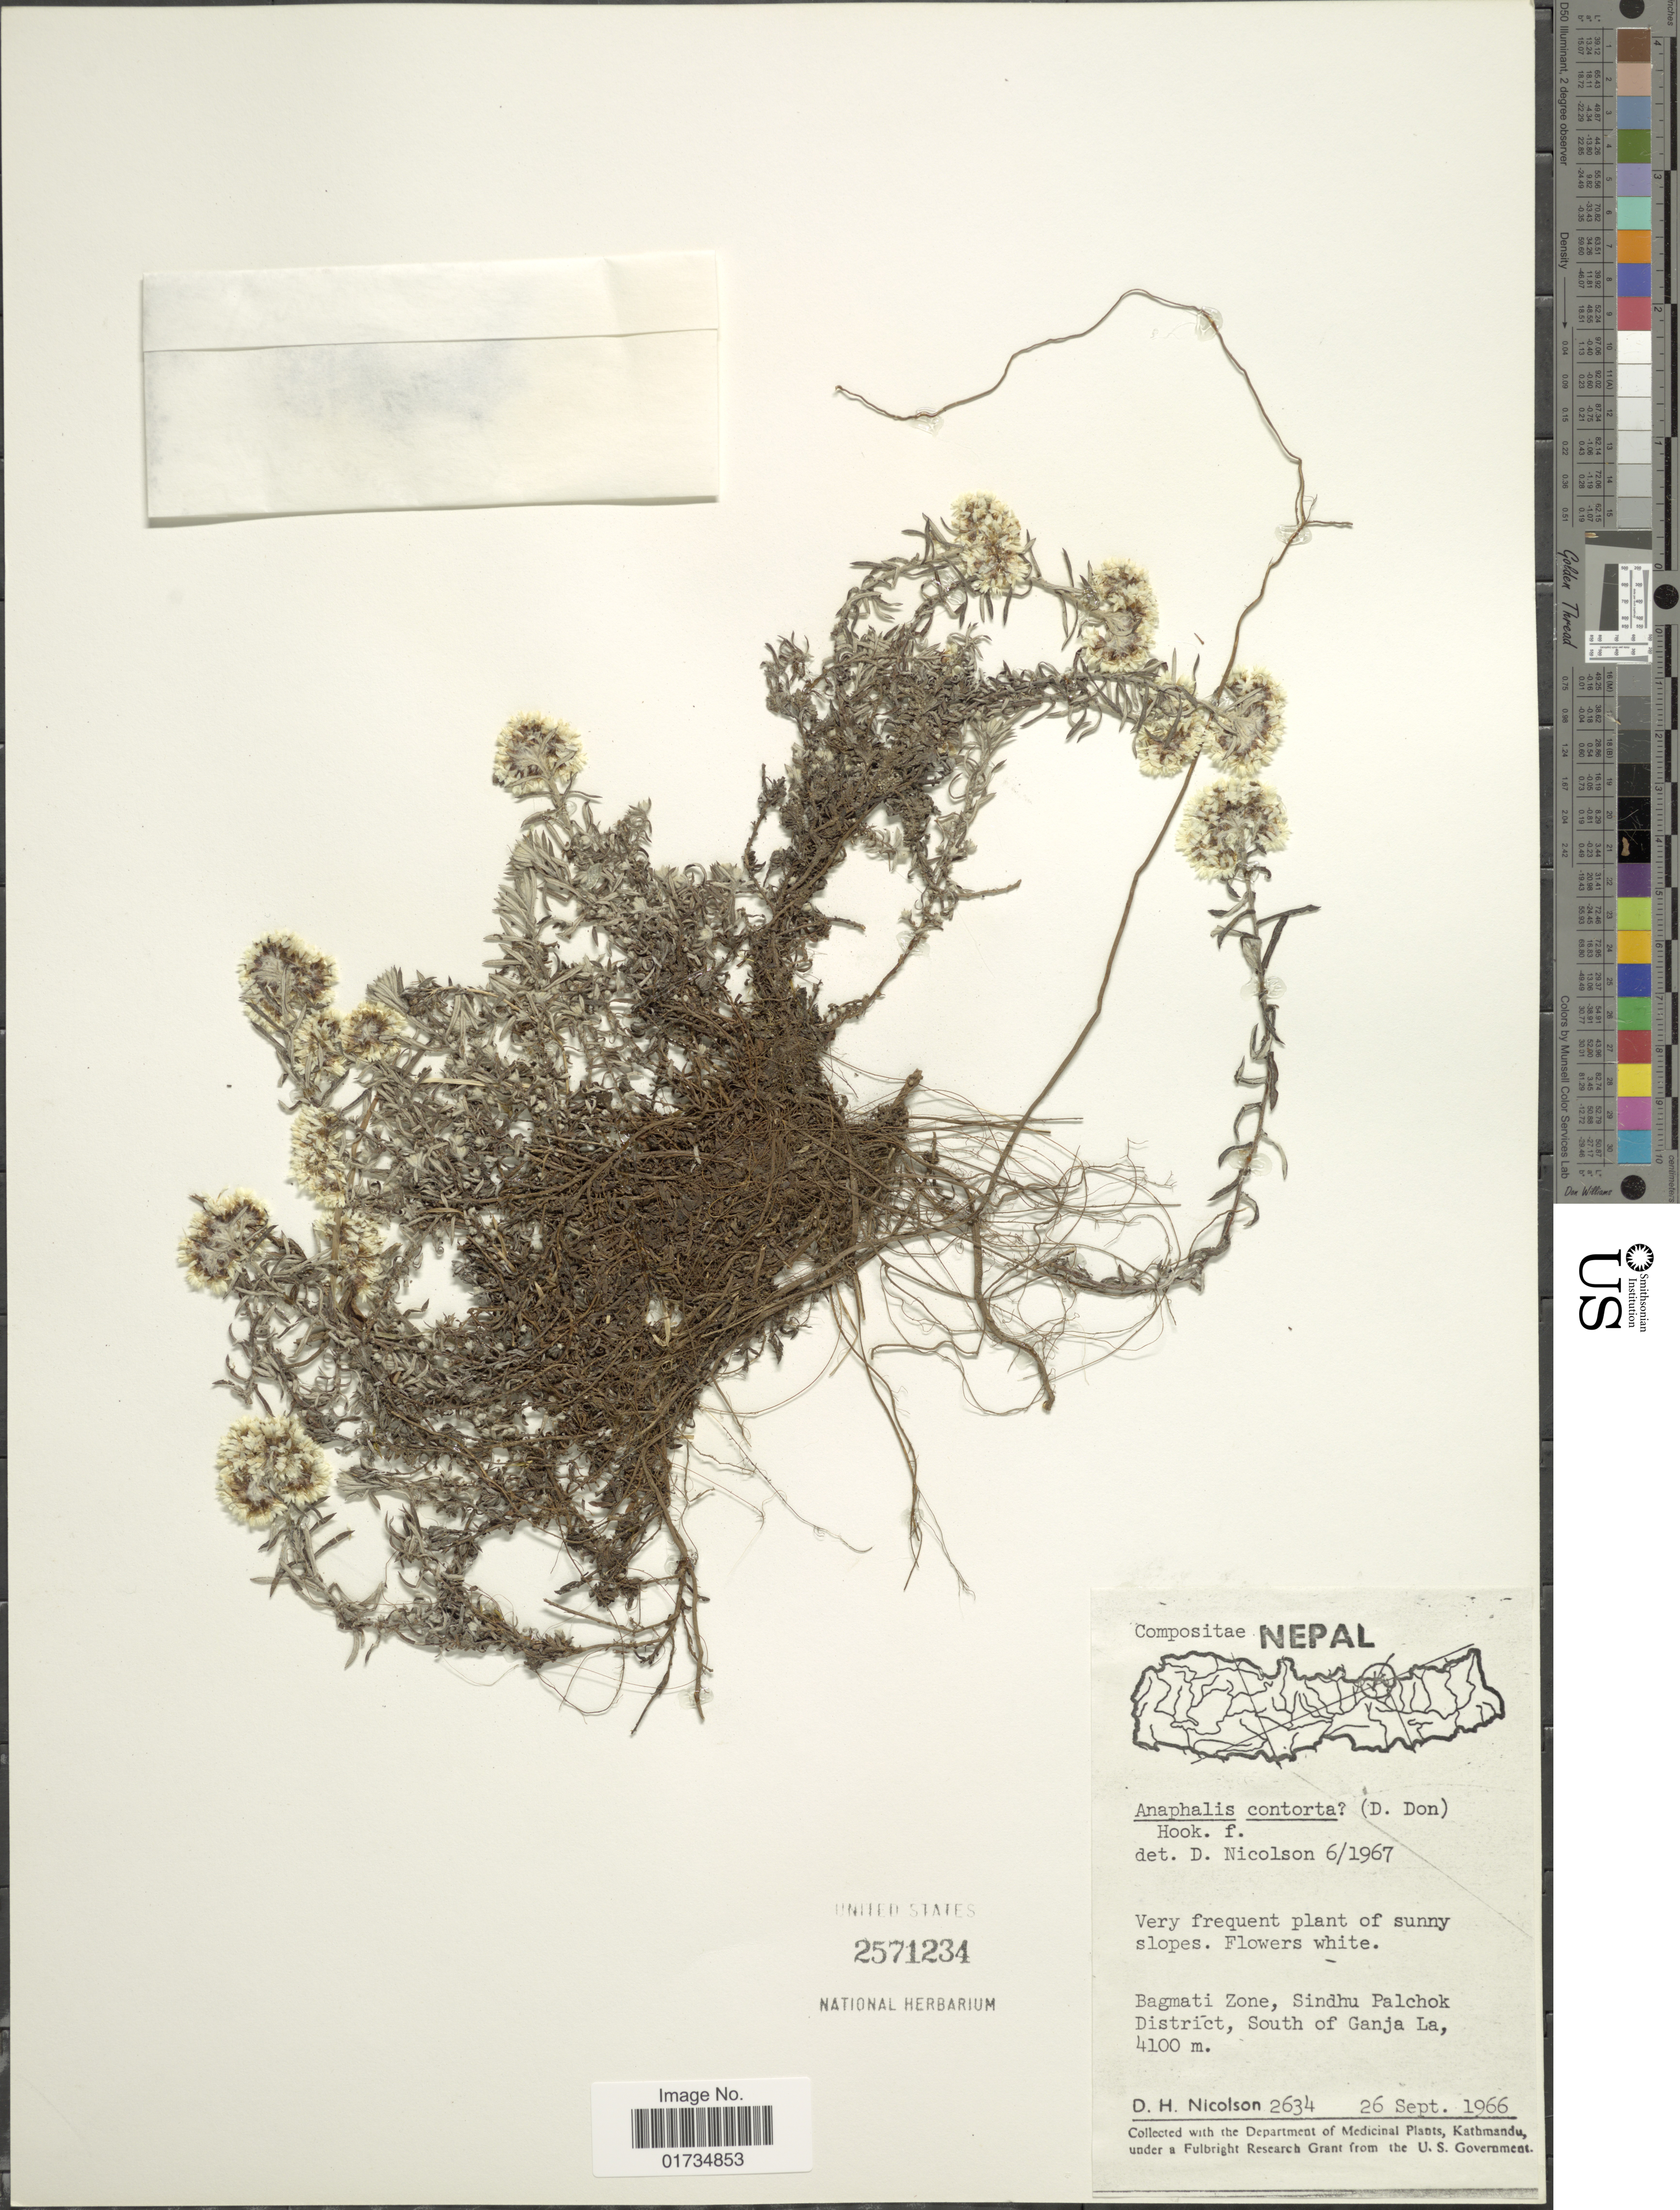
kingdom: Plantae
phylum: Tracheophyta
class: Magnoliopsida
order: Asterales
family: Asteraceae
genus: Anaphalis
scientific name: Anaphalis contorta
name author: (D. Don) Hook. f.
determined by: Chen, Y. S.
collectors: D. H. Nicolson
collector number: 2634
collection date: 1966-09-26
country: Nepal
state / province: Bagmati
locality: Bagmati Zone, Sindhu Palchok District, South of Ganja La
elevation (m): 4100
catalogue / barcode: US 2571234